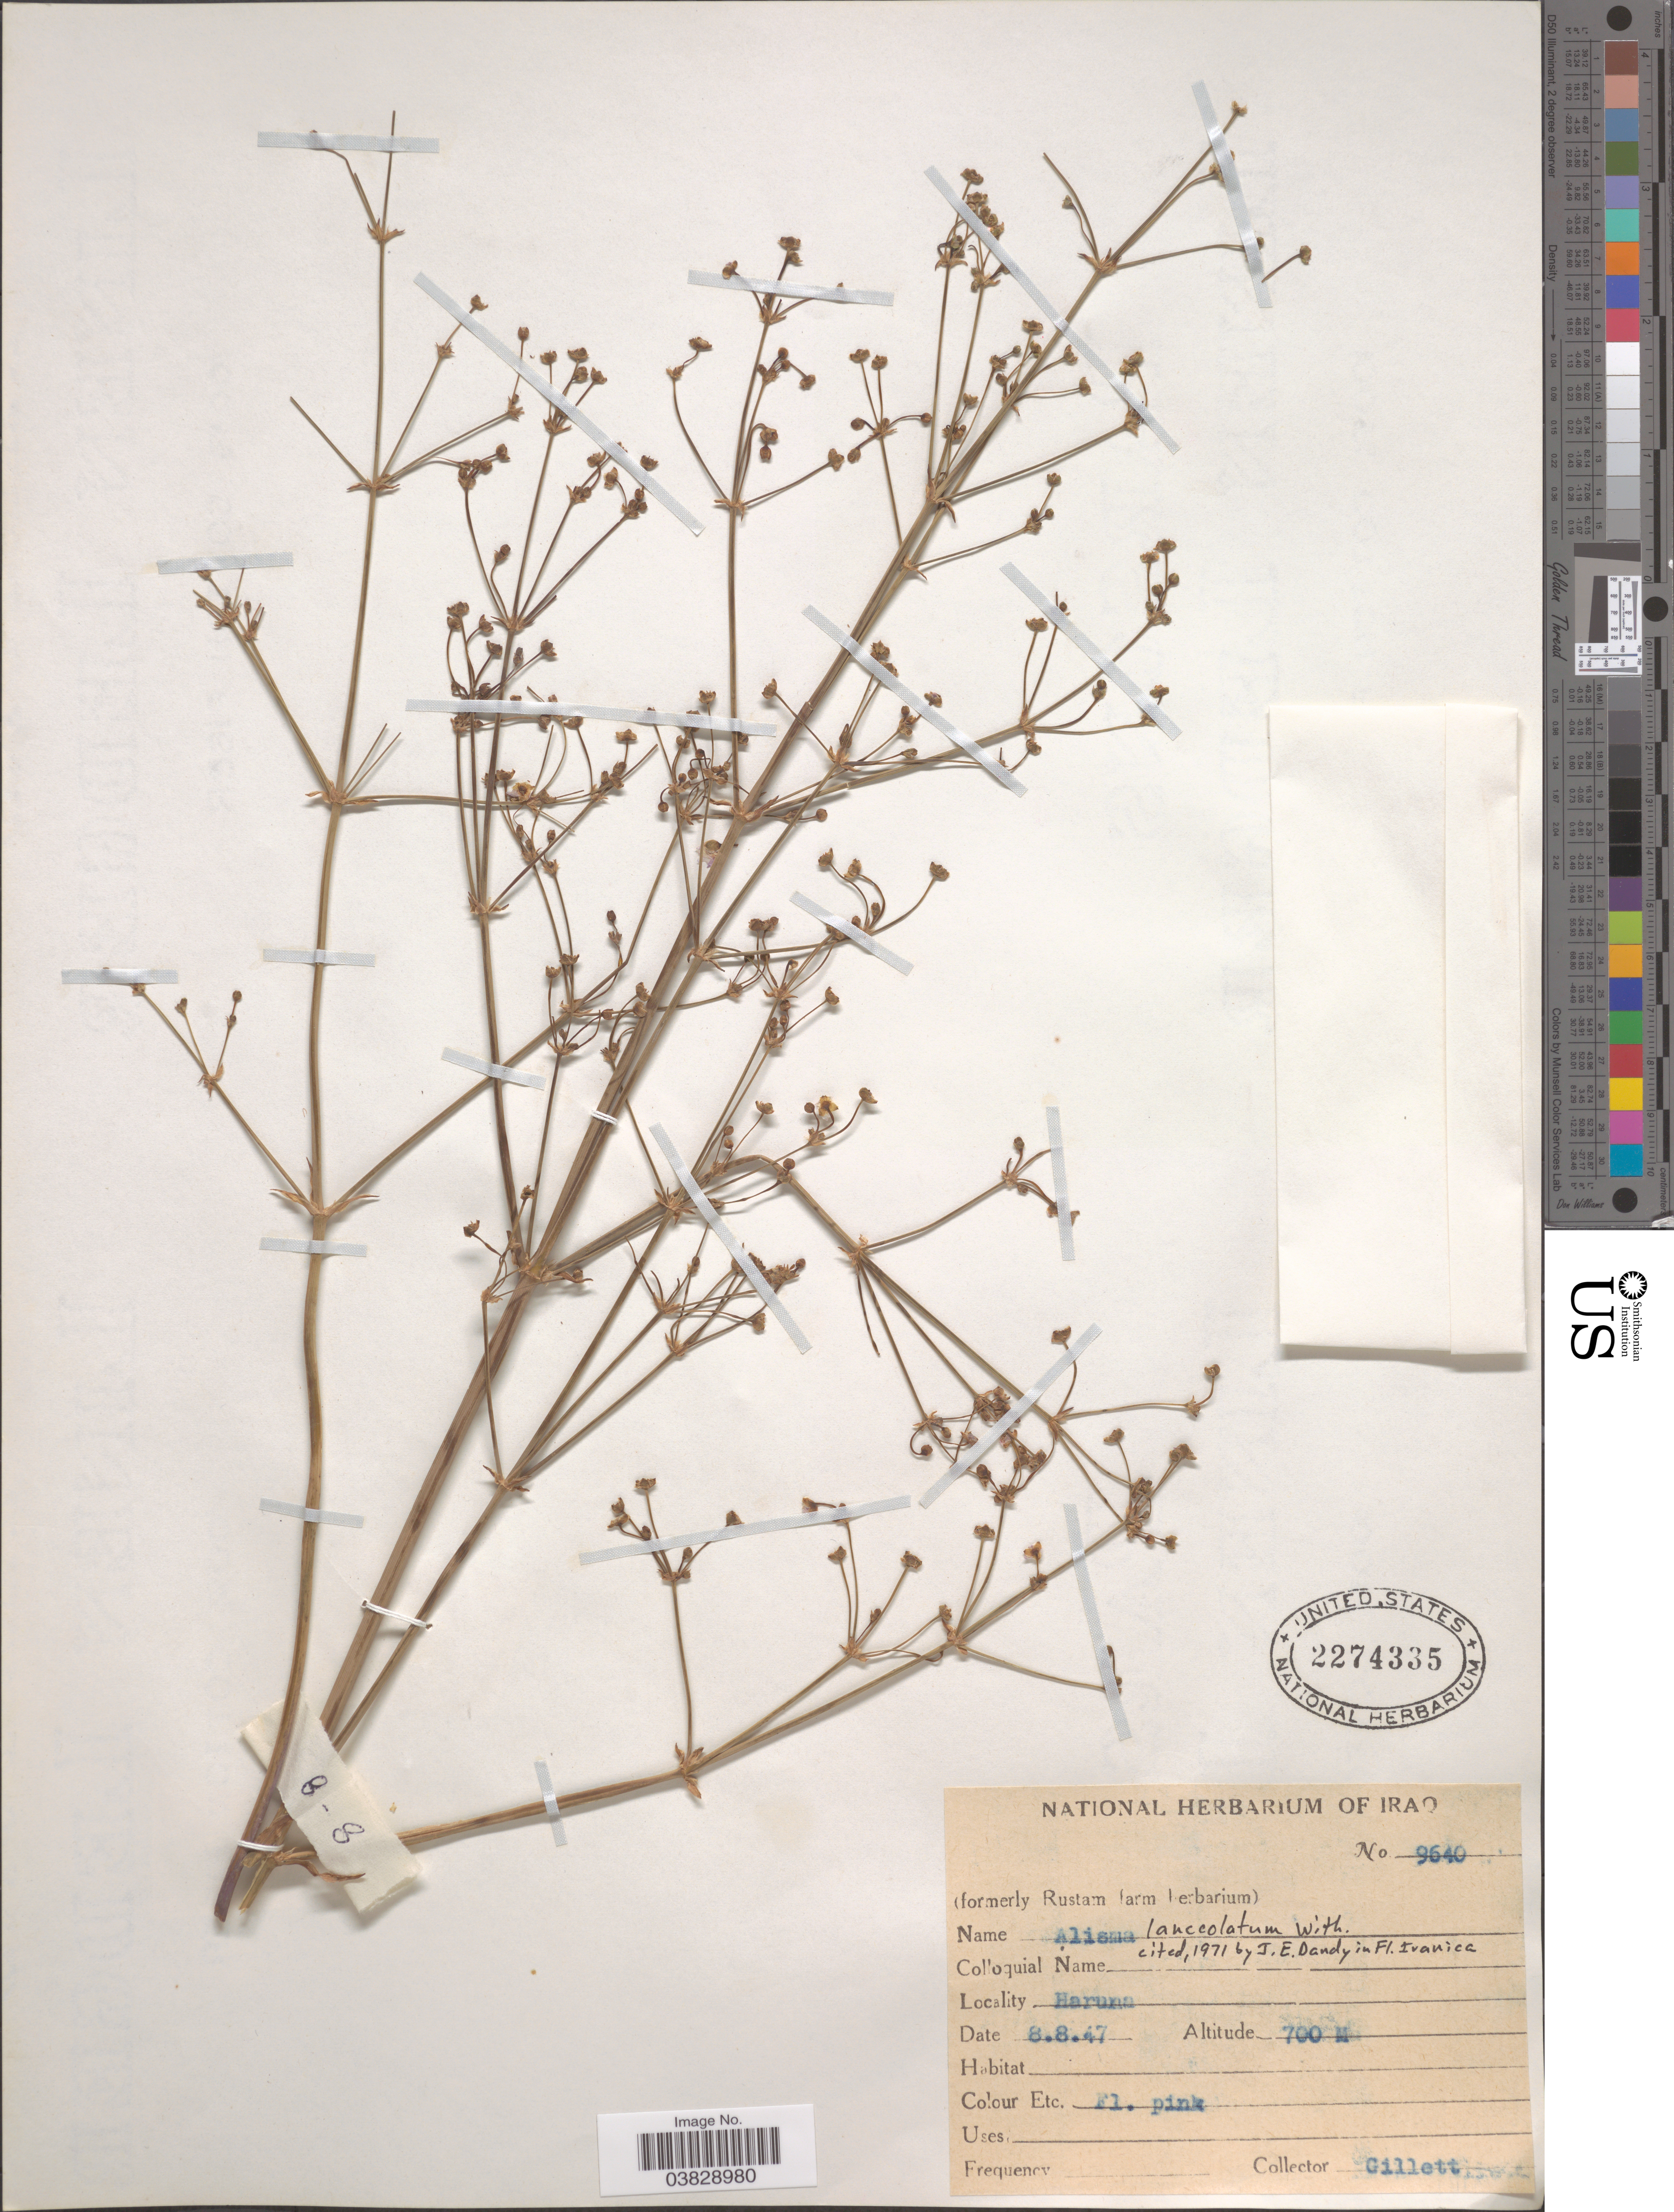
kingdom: Plantae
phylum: Tracheophyta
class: Liliopsida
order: Alismatales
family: Alismataceae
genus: Alisma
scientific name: Alisma lanceolatum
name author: With.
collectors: Gillett, --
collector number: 9640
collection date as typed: Transcribed d/m/y: 8/8/47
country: Iraq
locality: Haruna.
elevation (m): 700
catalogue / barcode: US 2274335